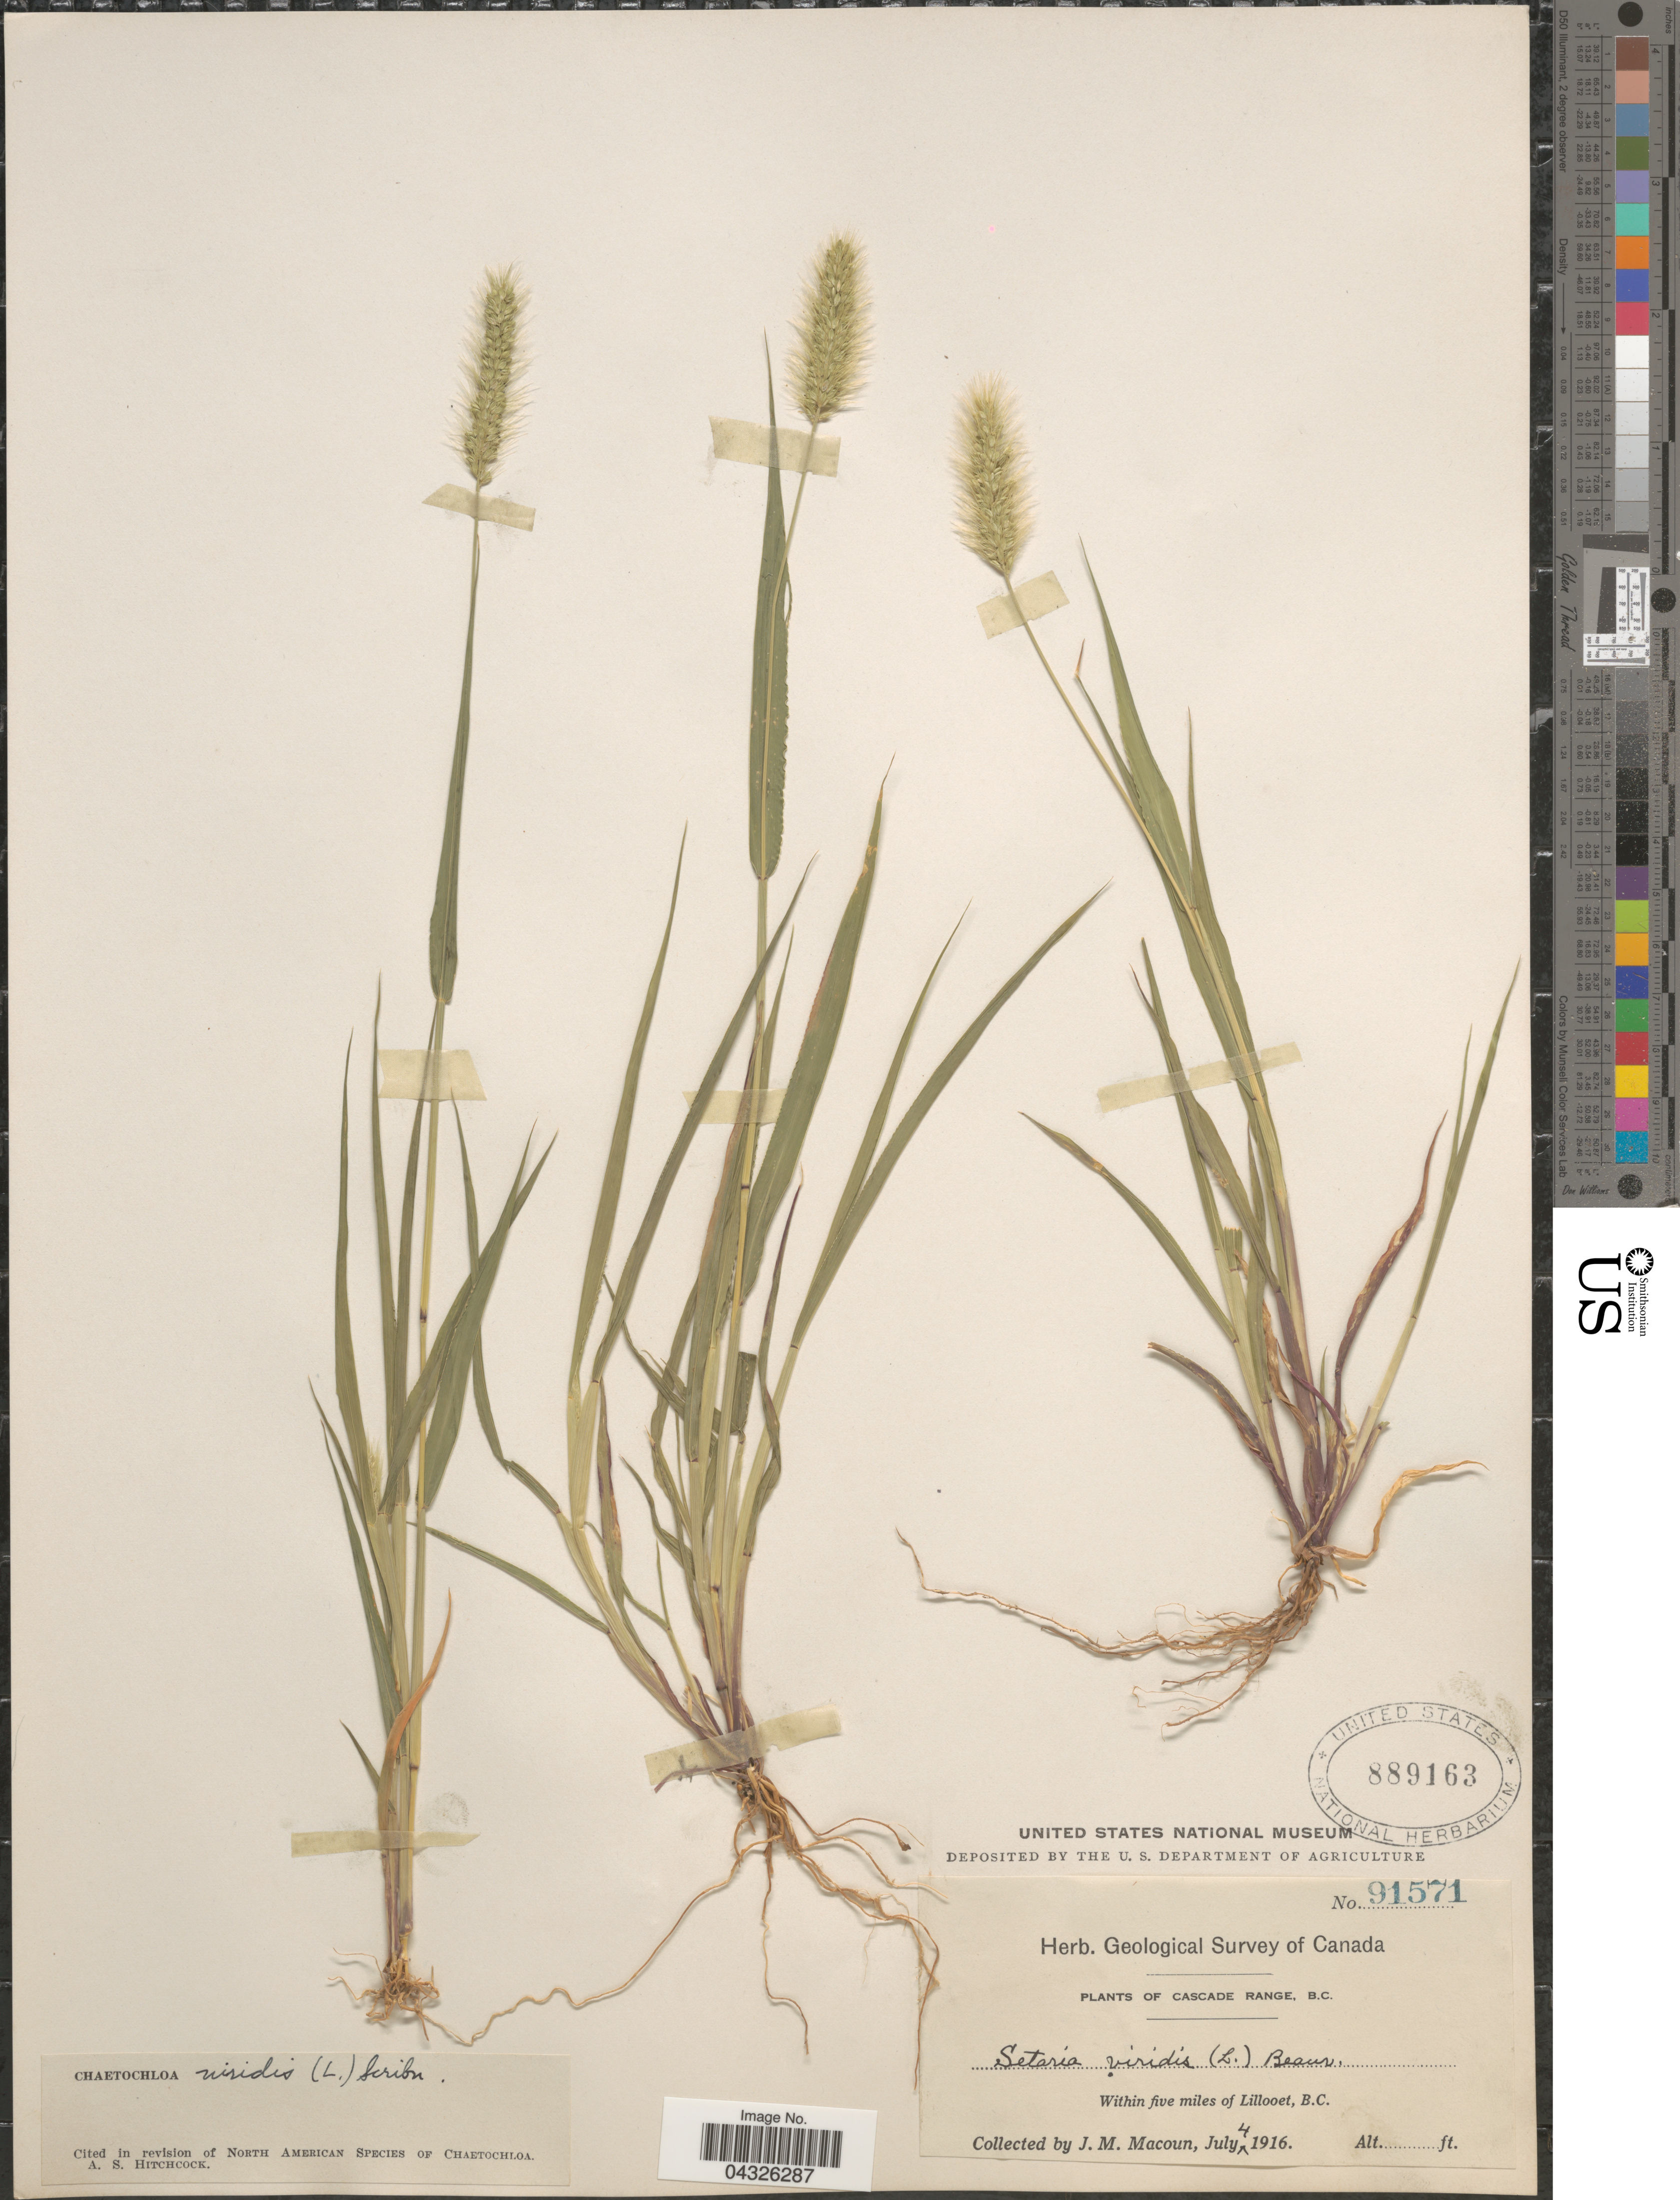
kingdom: Plantae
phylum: Tracheophyta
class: Liliopsida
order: Poales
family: Poaceae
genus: Setaria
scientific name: Setaria viridis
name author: (L.) P. Beauv.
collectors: J. M. Macoun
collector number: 91571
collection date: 1916-07-04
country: Canada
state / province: British Columbia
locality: Geological Survey of Canada. Cascade Range. Within five miles of Lillooet.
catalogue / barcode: US 889163